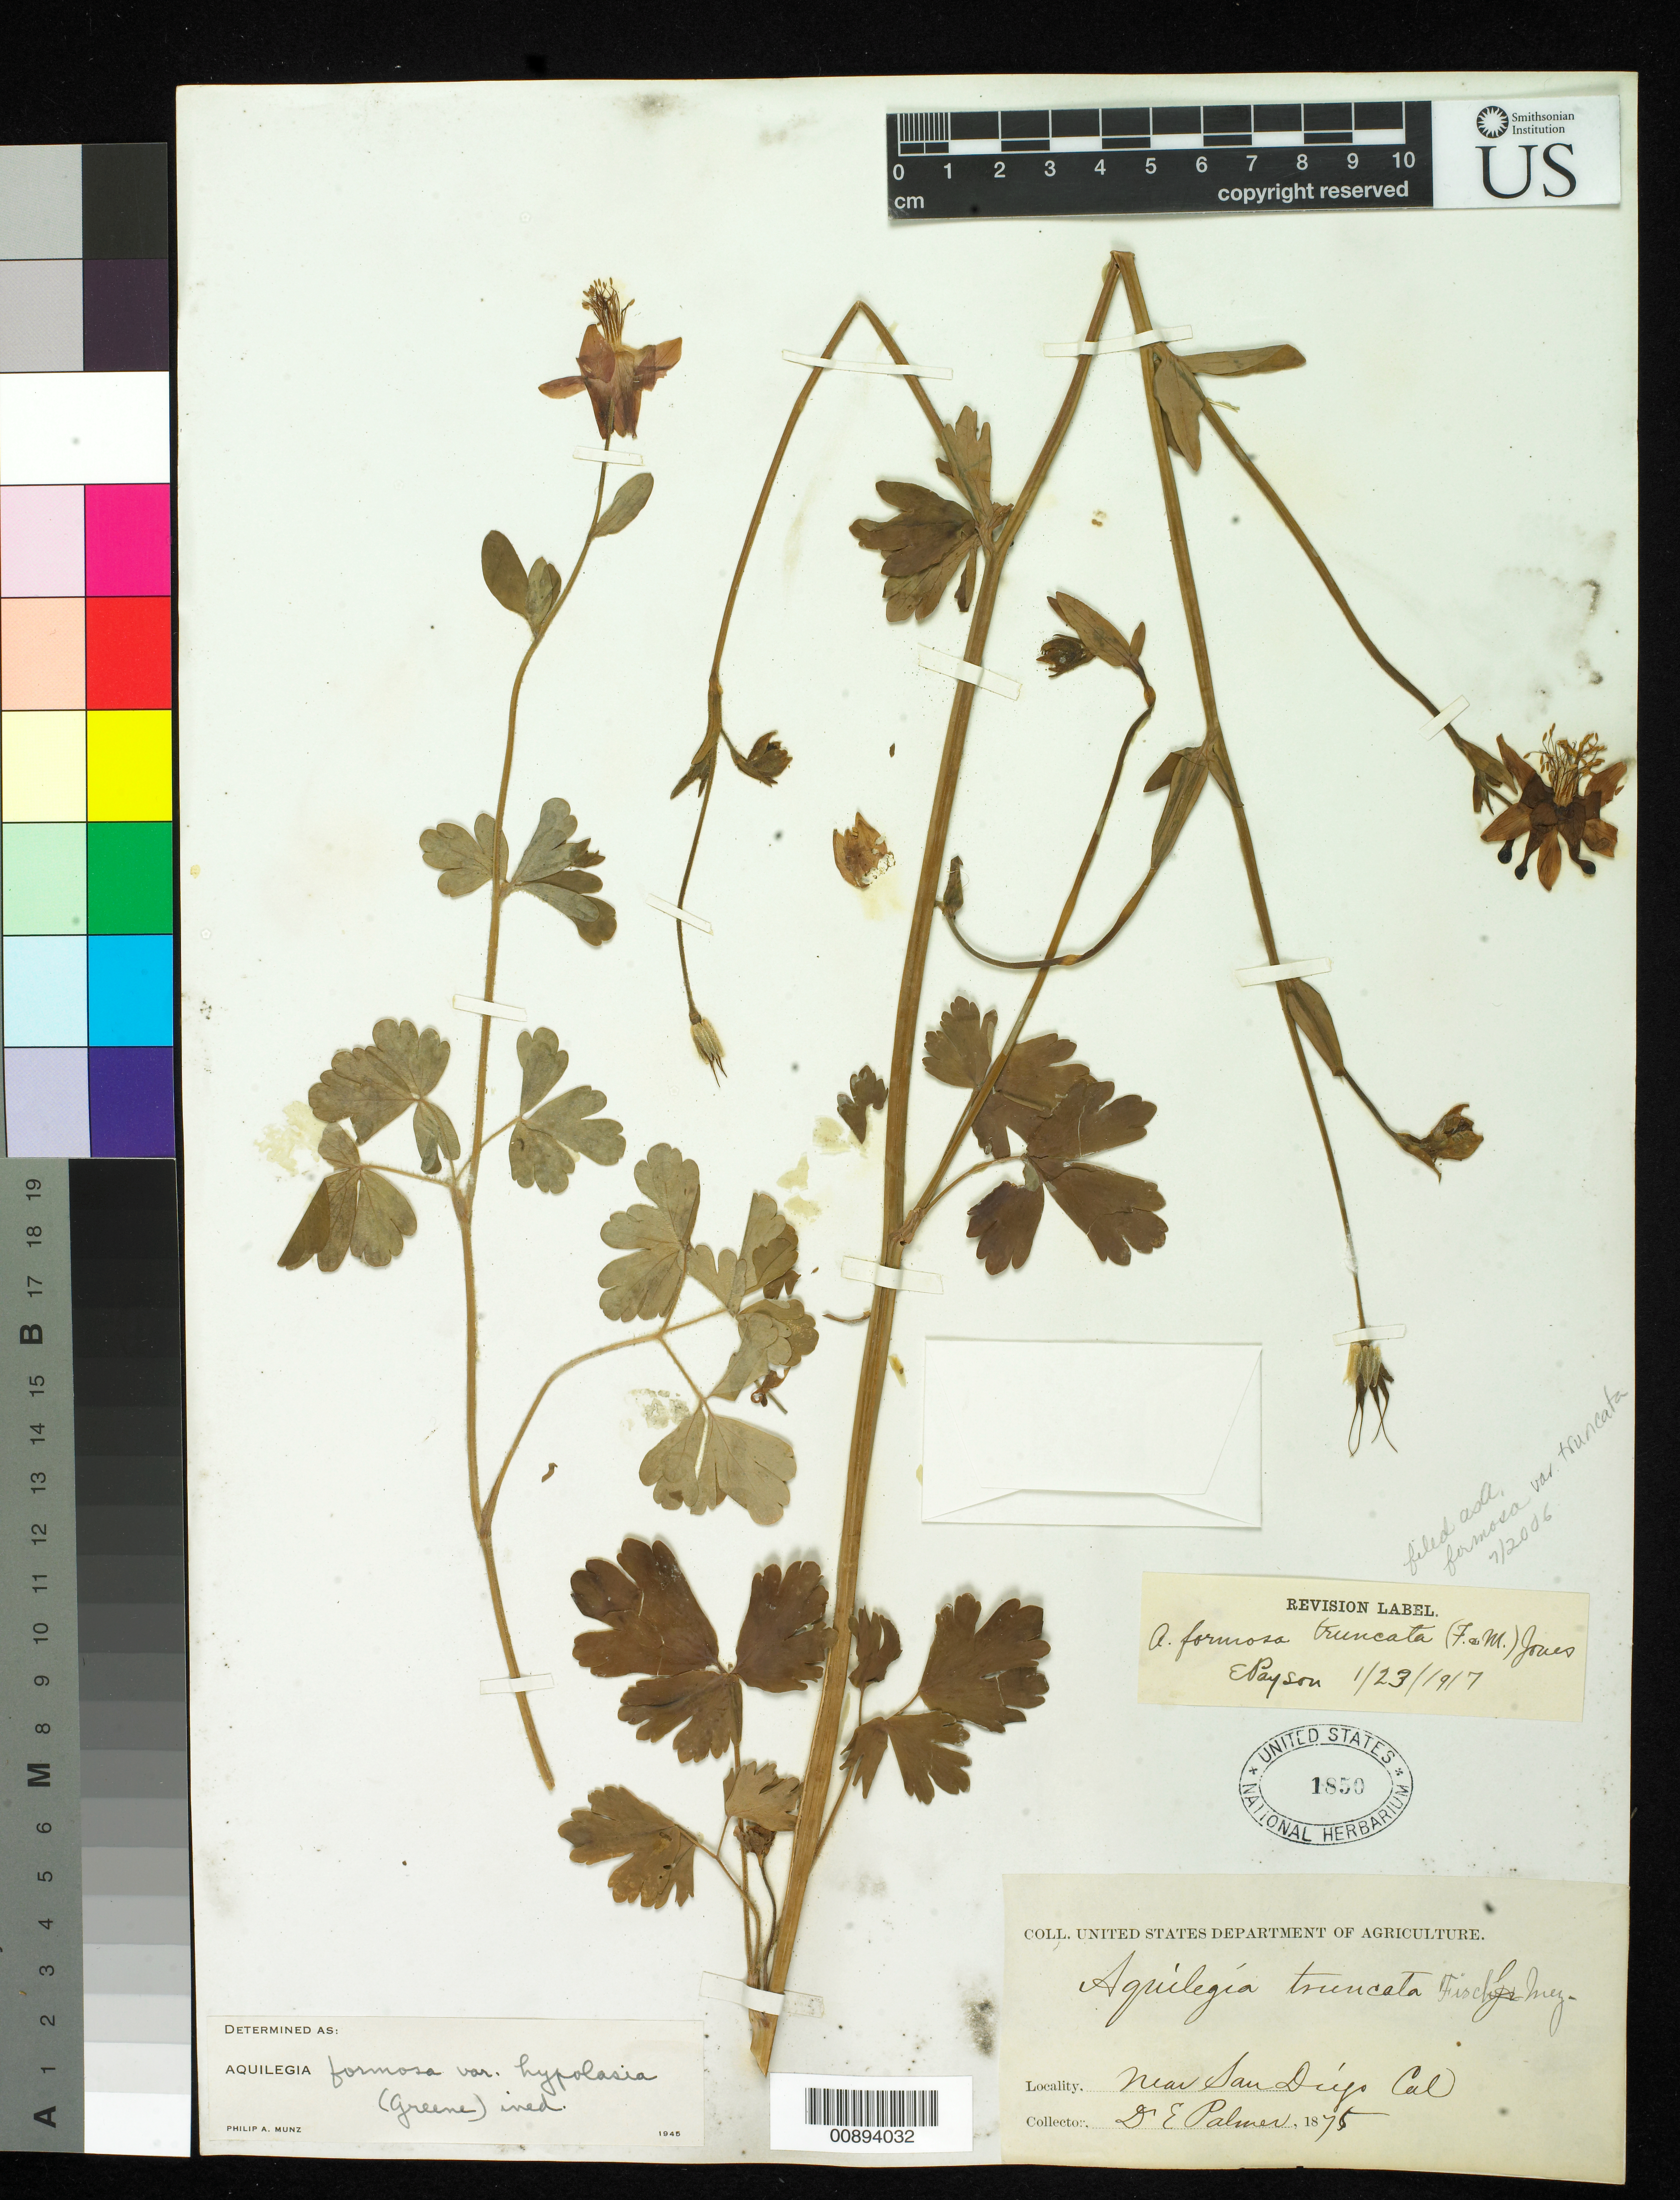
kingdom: Plantae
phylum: Tracheophyta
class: Magnoliopsida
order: Ranunculales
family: Ranunculaceae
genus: Aquilegia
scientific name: Aquilegia formosa var. truncata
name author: M.E. Jones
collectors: E. Palmer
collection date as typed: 1875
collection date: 1875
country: United States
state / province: California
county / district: San Diego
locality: Near San Diego, California.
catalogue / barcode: US 1850